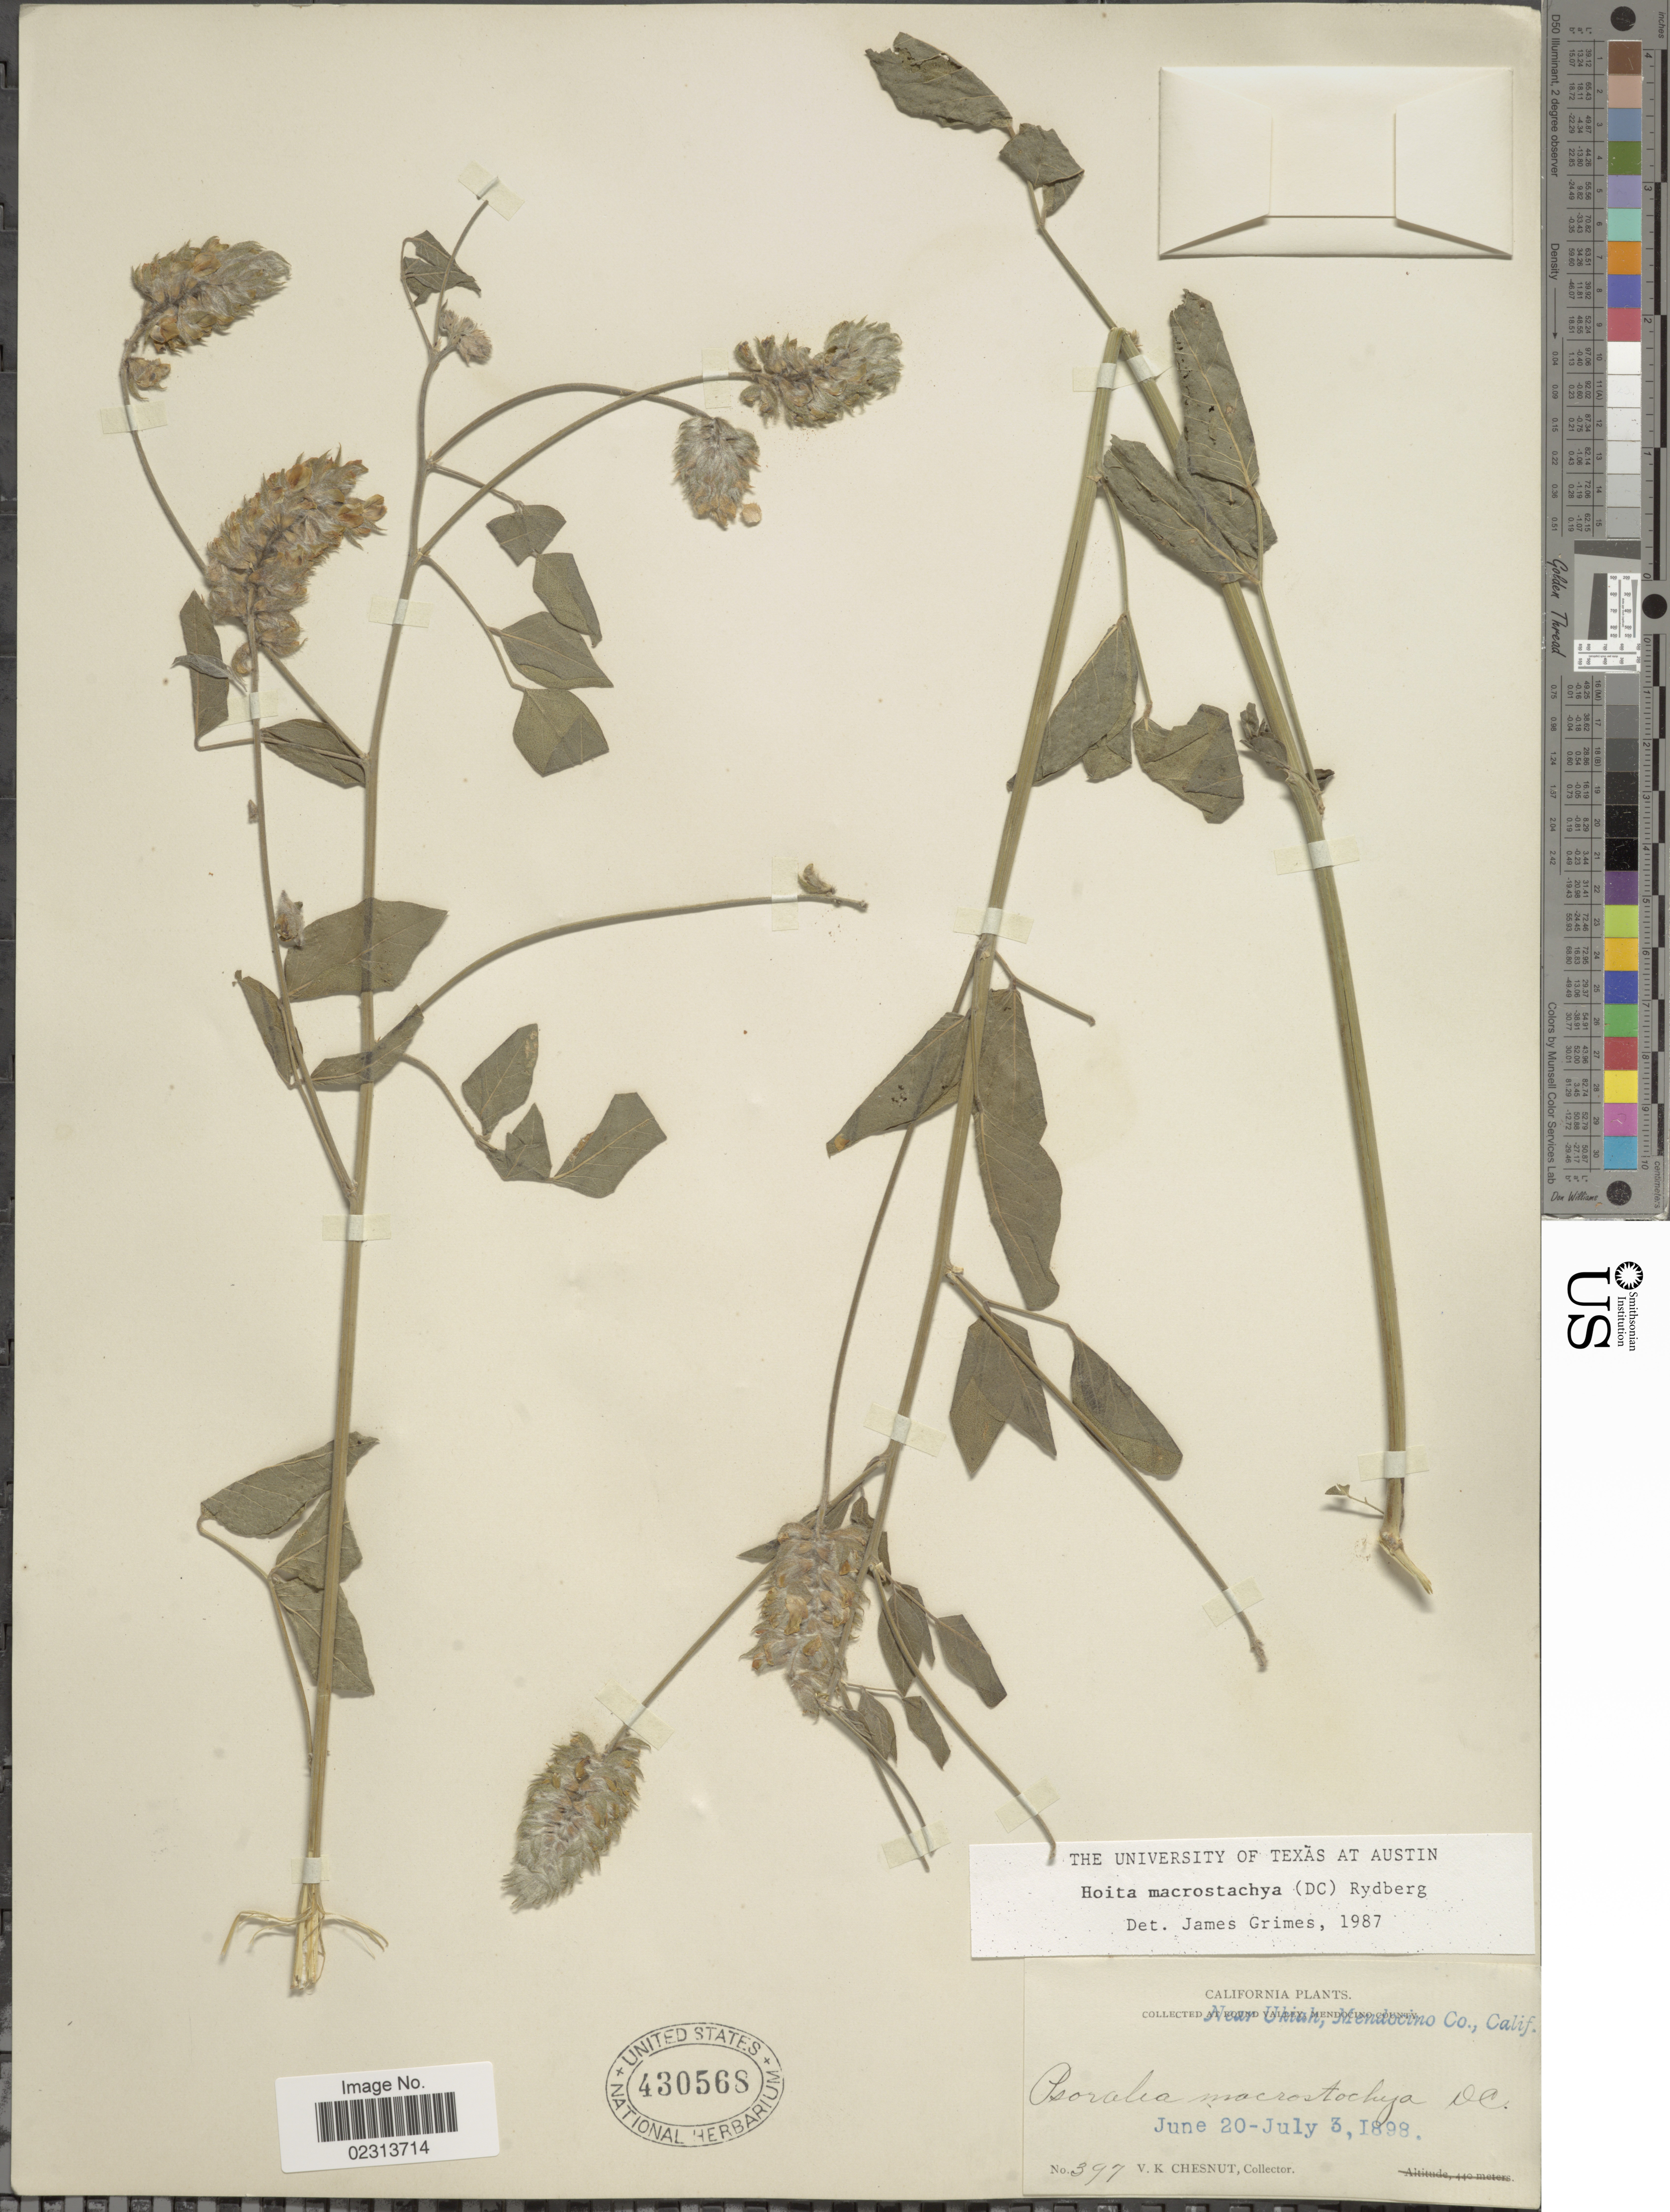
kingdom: Plantae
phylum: Tracheophyta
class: Magnoliopsida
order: Fabales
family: Fabaceae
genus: Hoita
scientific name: Hoita macrostachya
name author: (DC.) Rydb.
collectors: V. Chesnut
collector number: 397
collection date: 1898-06-20/1898-07-03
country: United States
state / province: California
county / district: Mendocino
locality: Near Ukiah, Mendocino Co.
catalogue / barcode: US 430568